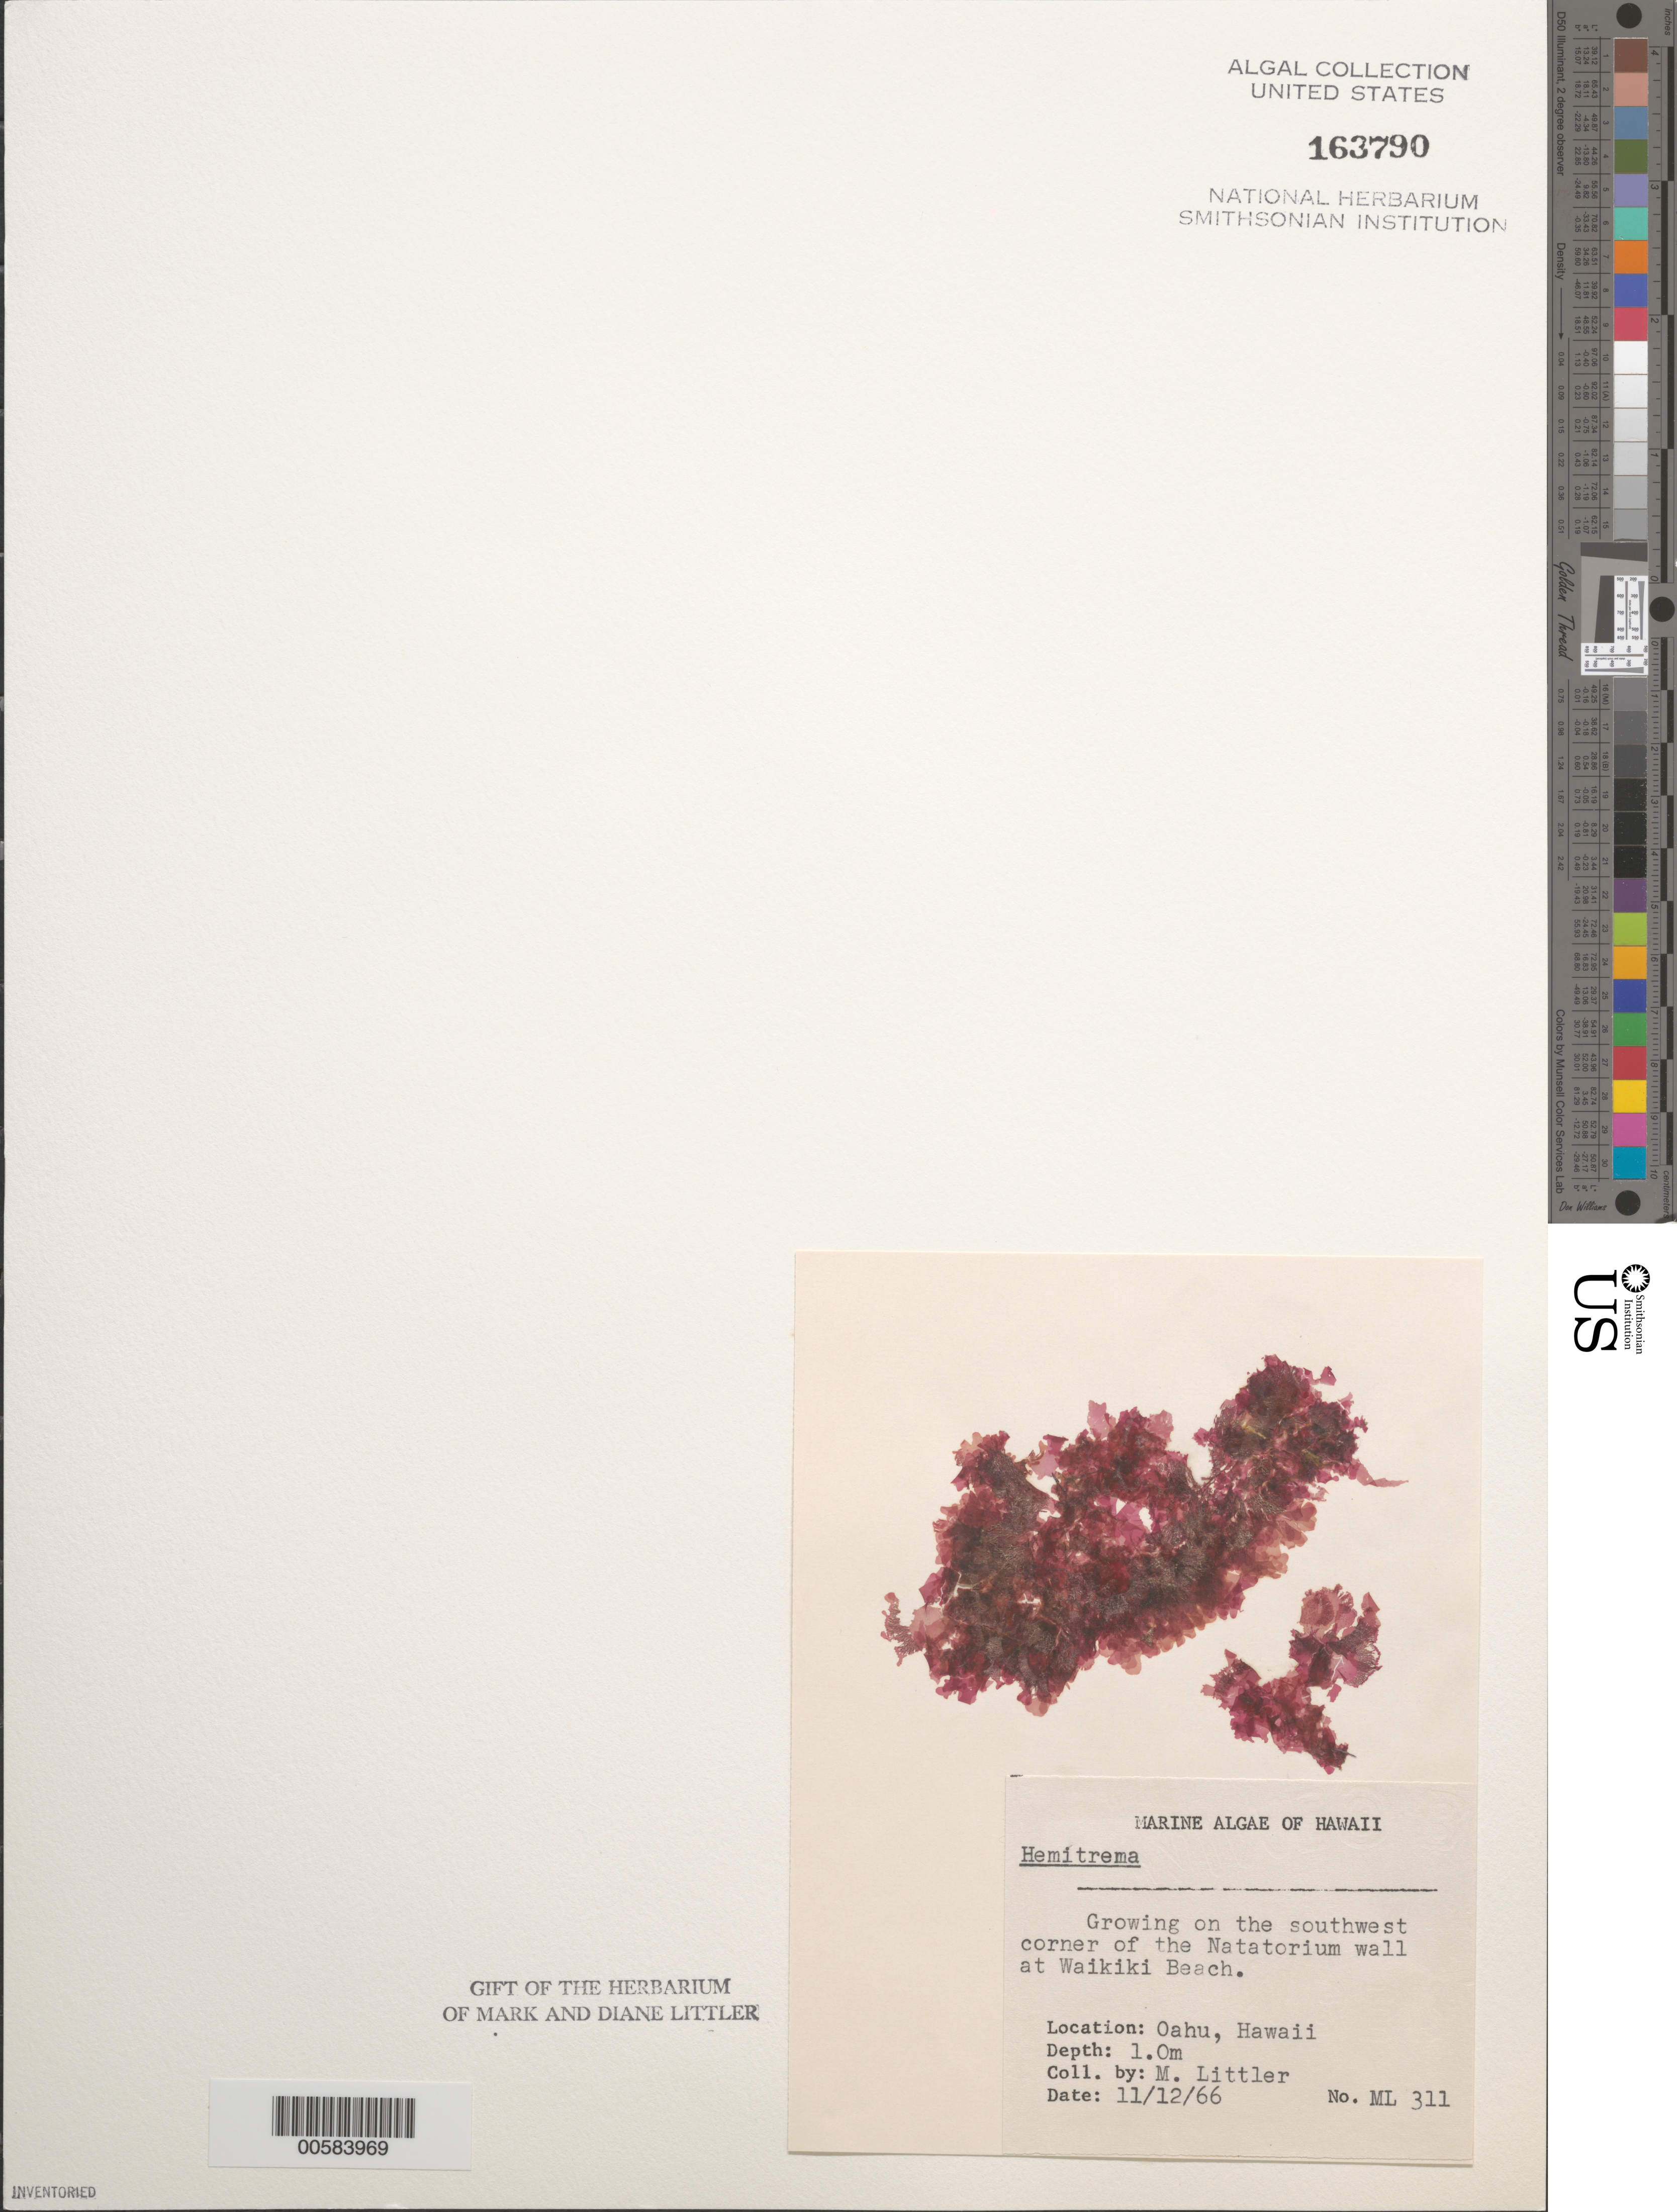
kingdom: Plantae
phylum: Rhodophyta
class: Florideophyceae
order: Ceramiales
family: Delesseriaceae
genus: Hemitrema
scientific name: Hemitrema sp.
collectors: M. M. Littler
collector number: ML 311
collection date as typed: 12 Nov 1966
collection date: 1966-11-12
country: United States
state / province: Hawaii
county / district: Honolulu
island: Oahu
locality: Waikiki Beach, Natatorium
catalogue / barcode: US 163790